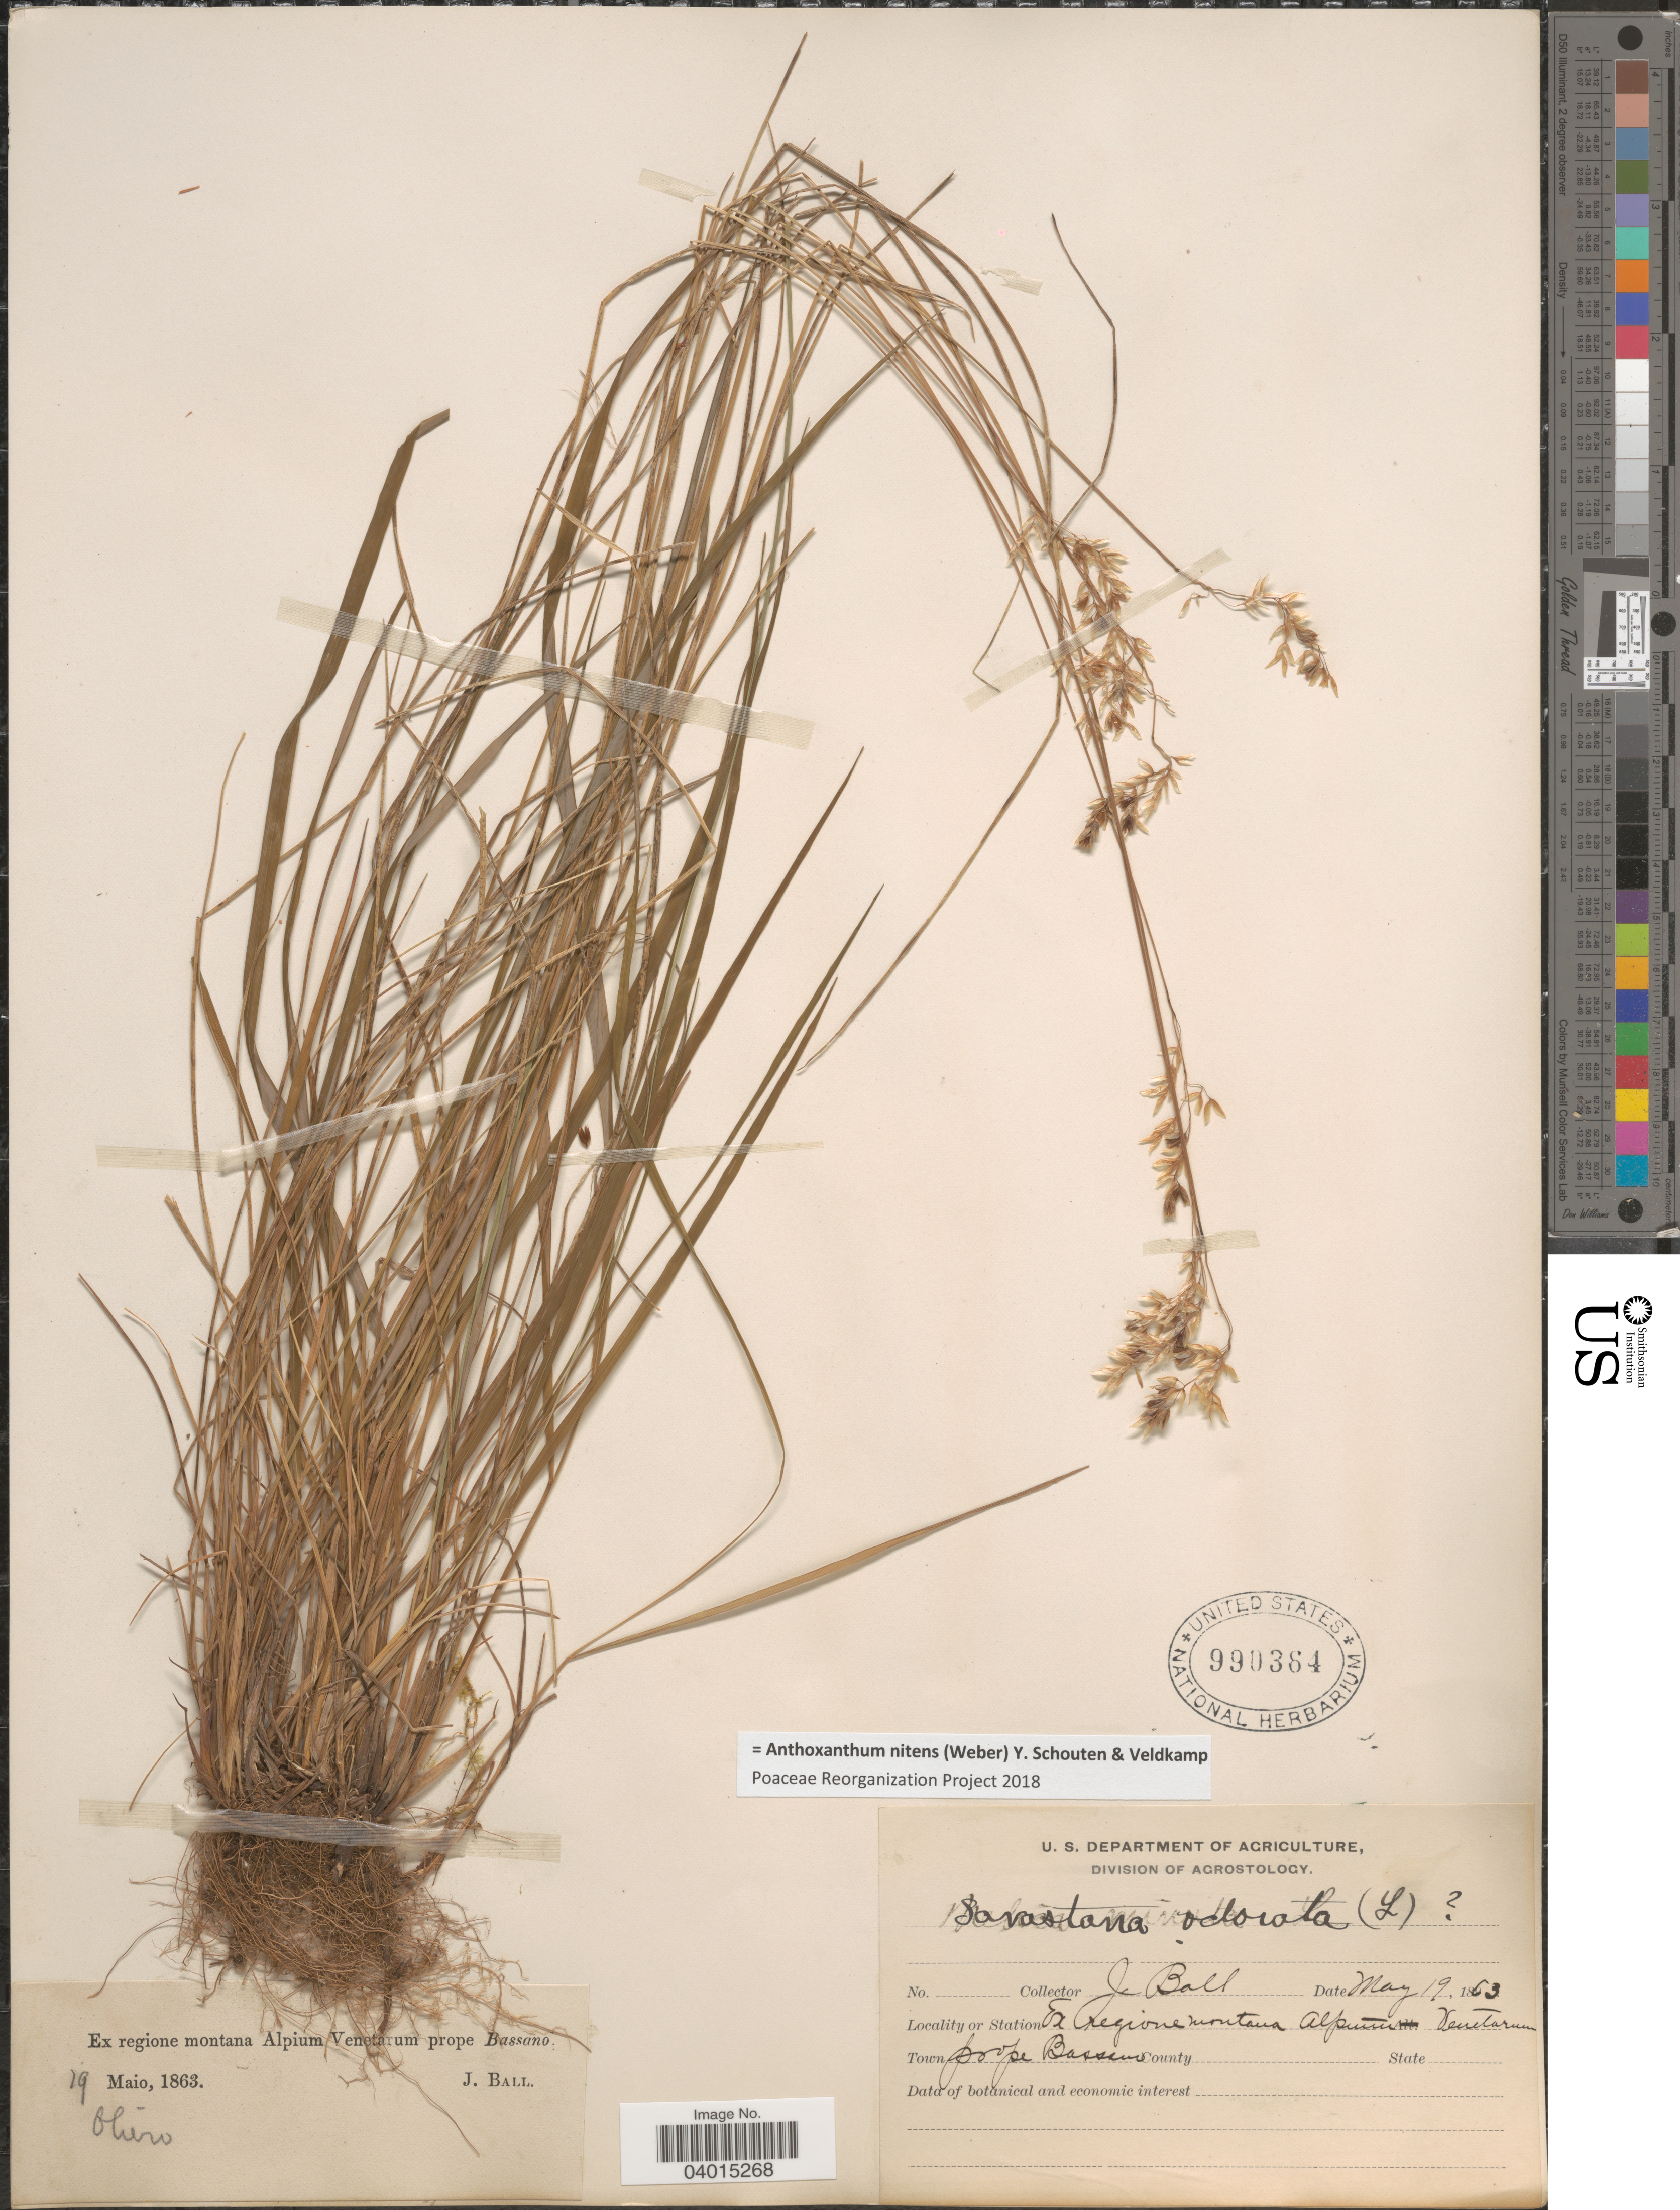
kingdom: Plantae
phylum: Tracheophyta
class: Liliopsida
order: Poales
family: Poaceae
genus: Anthoxanthum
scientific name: Anthoxanthum nitens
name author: (G.H. Weber) R.T.A. Schouten & Veldkamp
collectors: J. Ball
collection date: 1863-05-19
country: Italy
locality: Station Ex regione montana Alpium Venetarum prope Bassano.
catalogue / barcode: US 990364